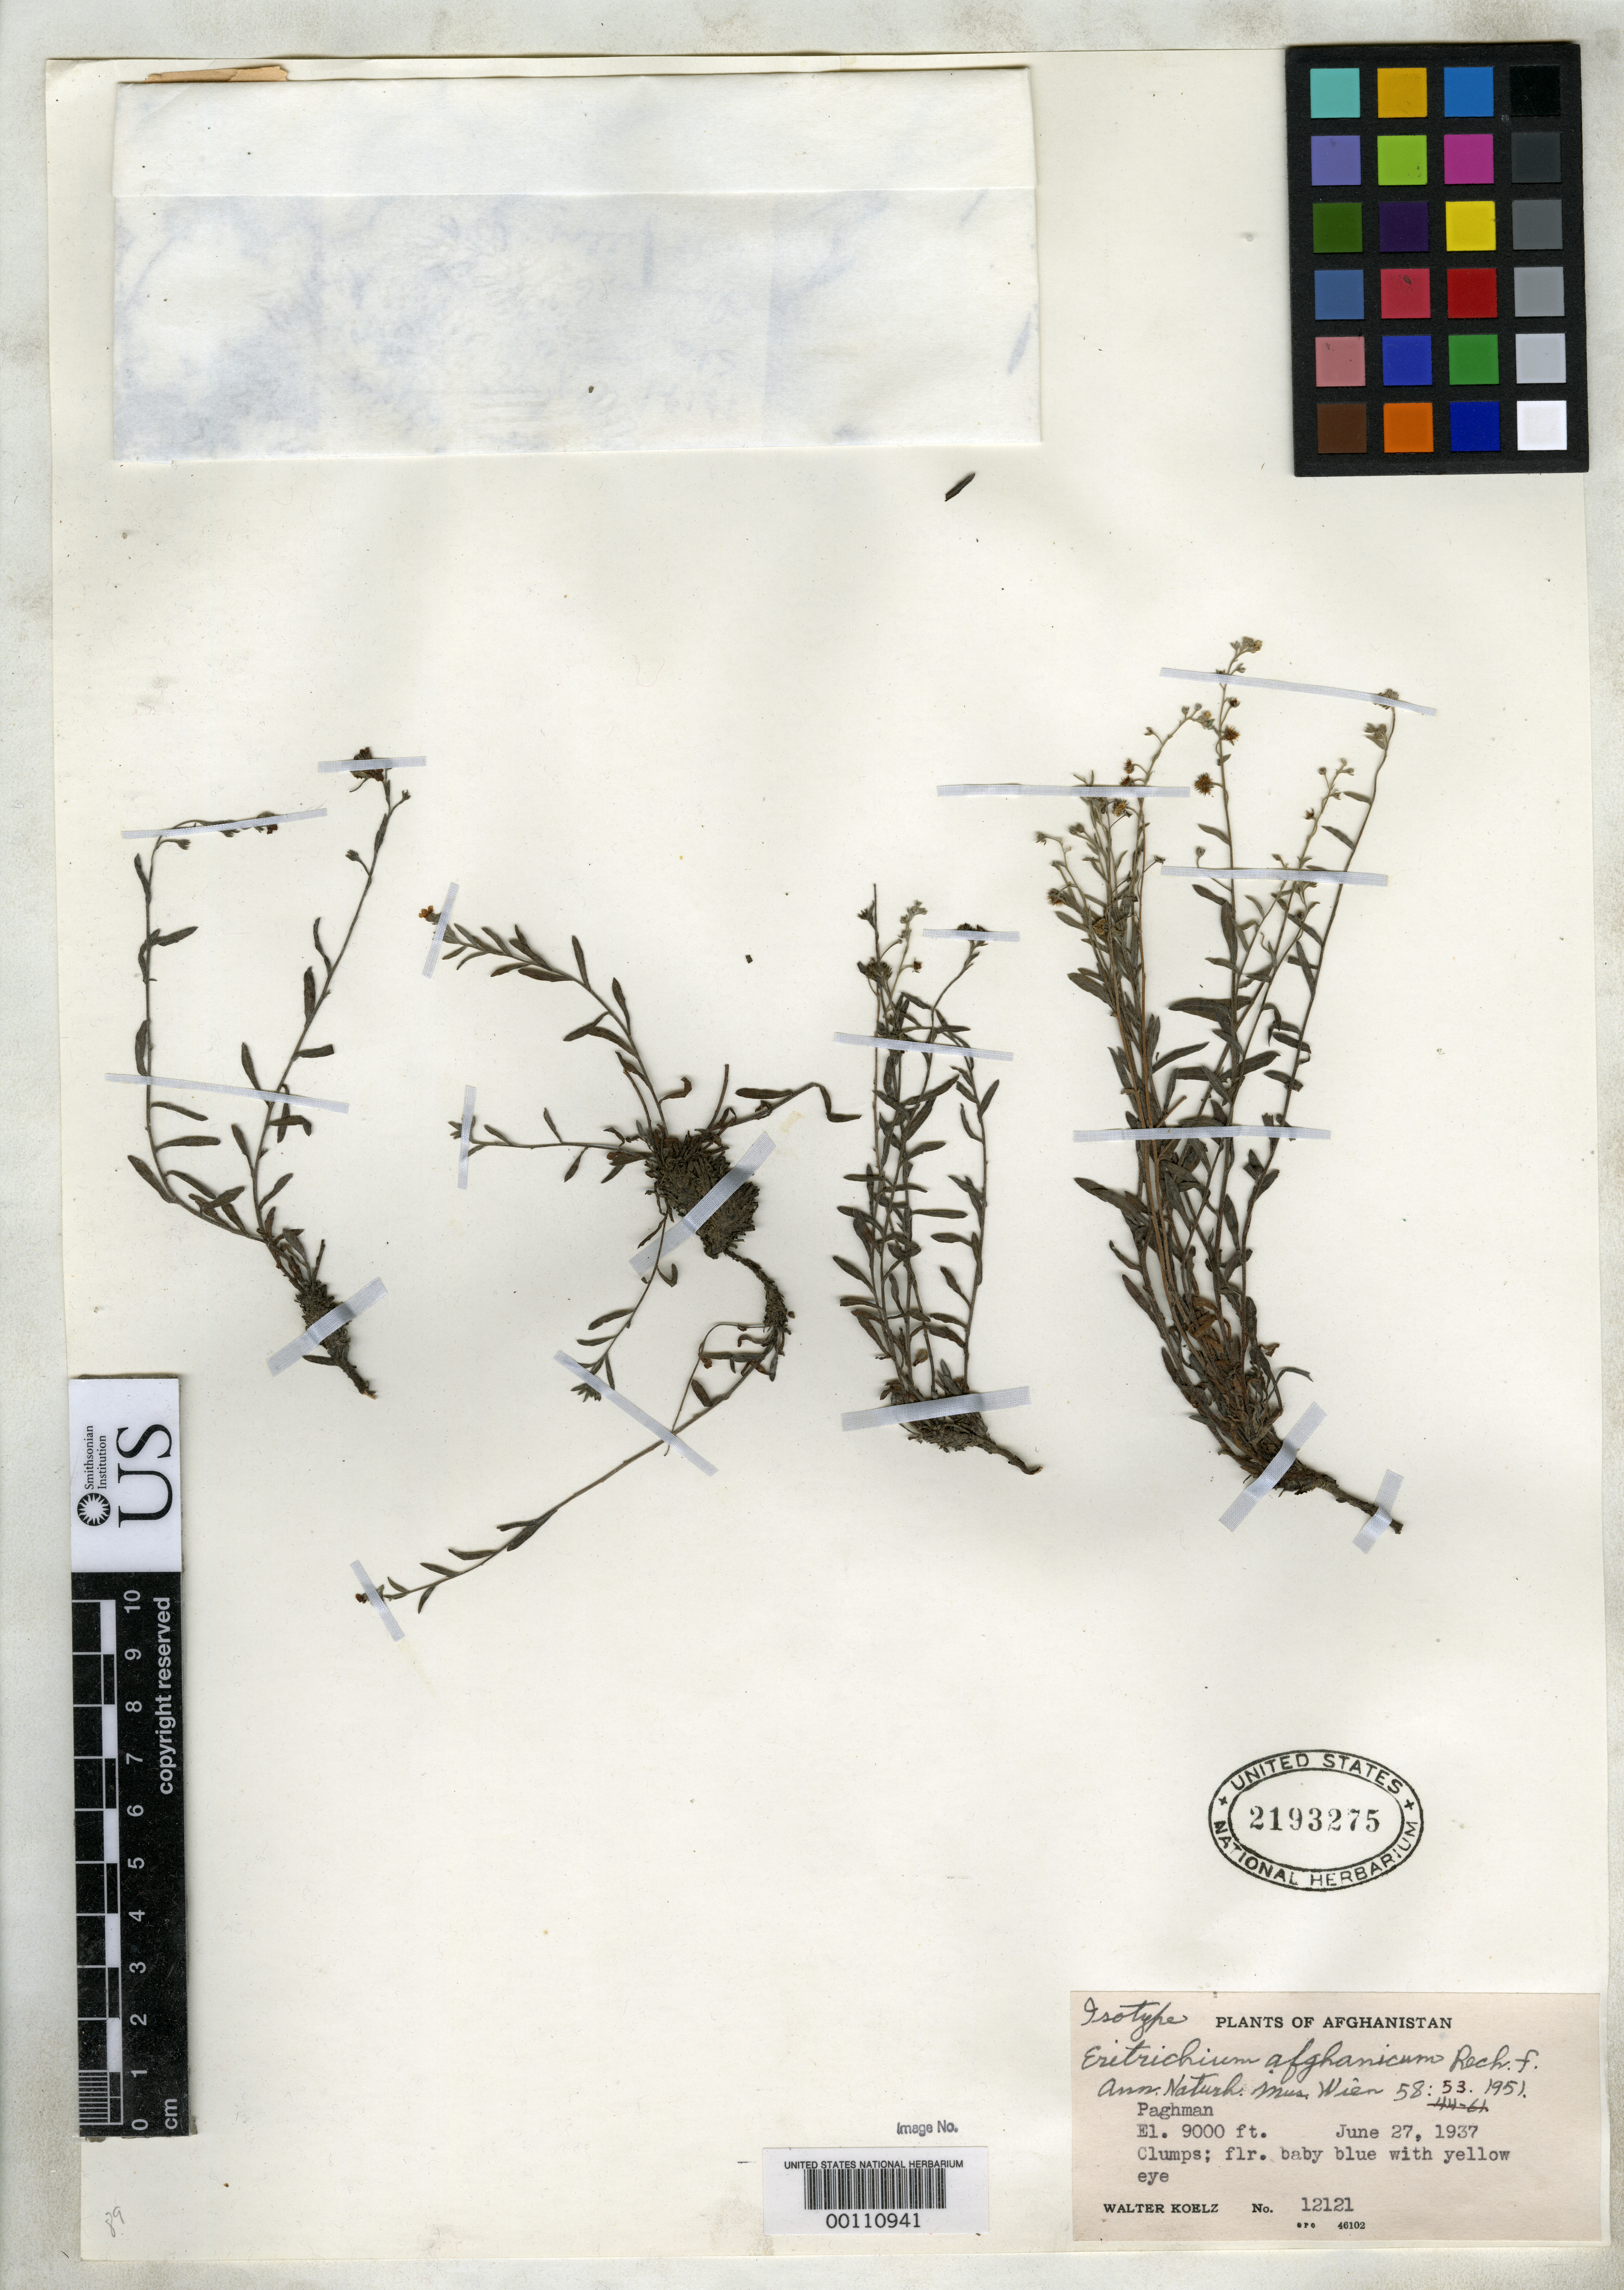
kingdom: Plantae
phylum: Tracheophyta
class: Magnoliopsida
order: Boraginales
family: Boraginaceae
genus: Eritrichium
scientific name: Eritrichium afghanicum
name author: Rech. f.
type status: Isotype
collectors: W. N. Koelz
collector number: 12121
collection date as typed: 27 Jun 1937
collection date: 1937-06-27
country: Afghanistan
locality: Paghman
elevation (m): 2743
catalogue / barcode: US 2193275